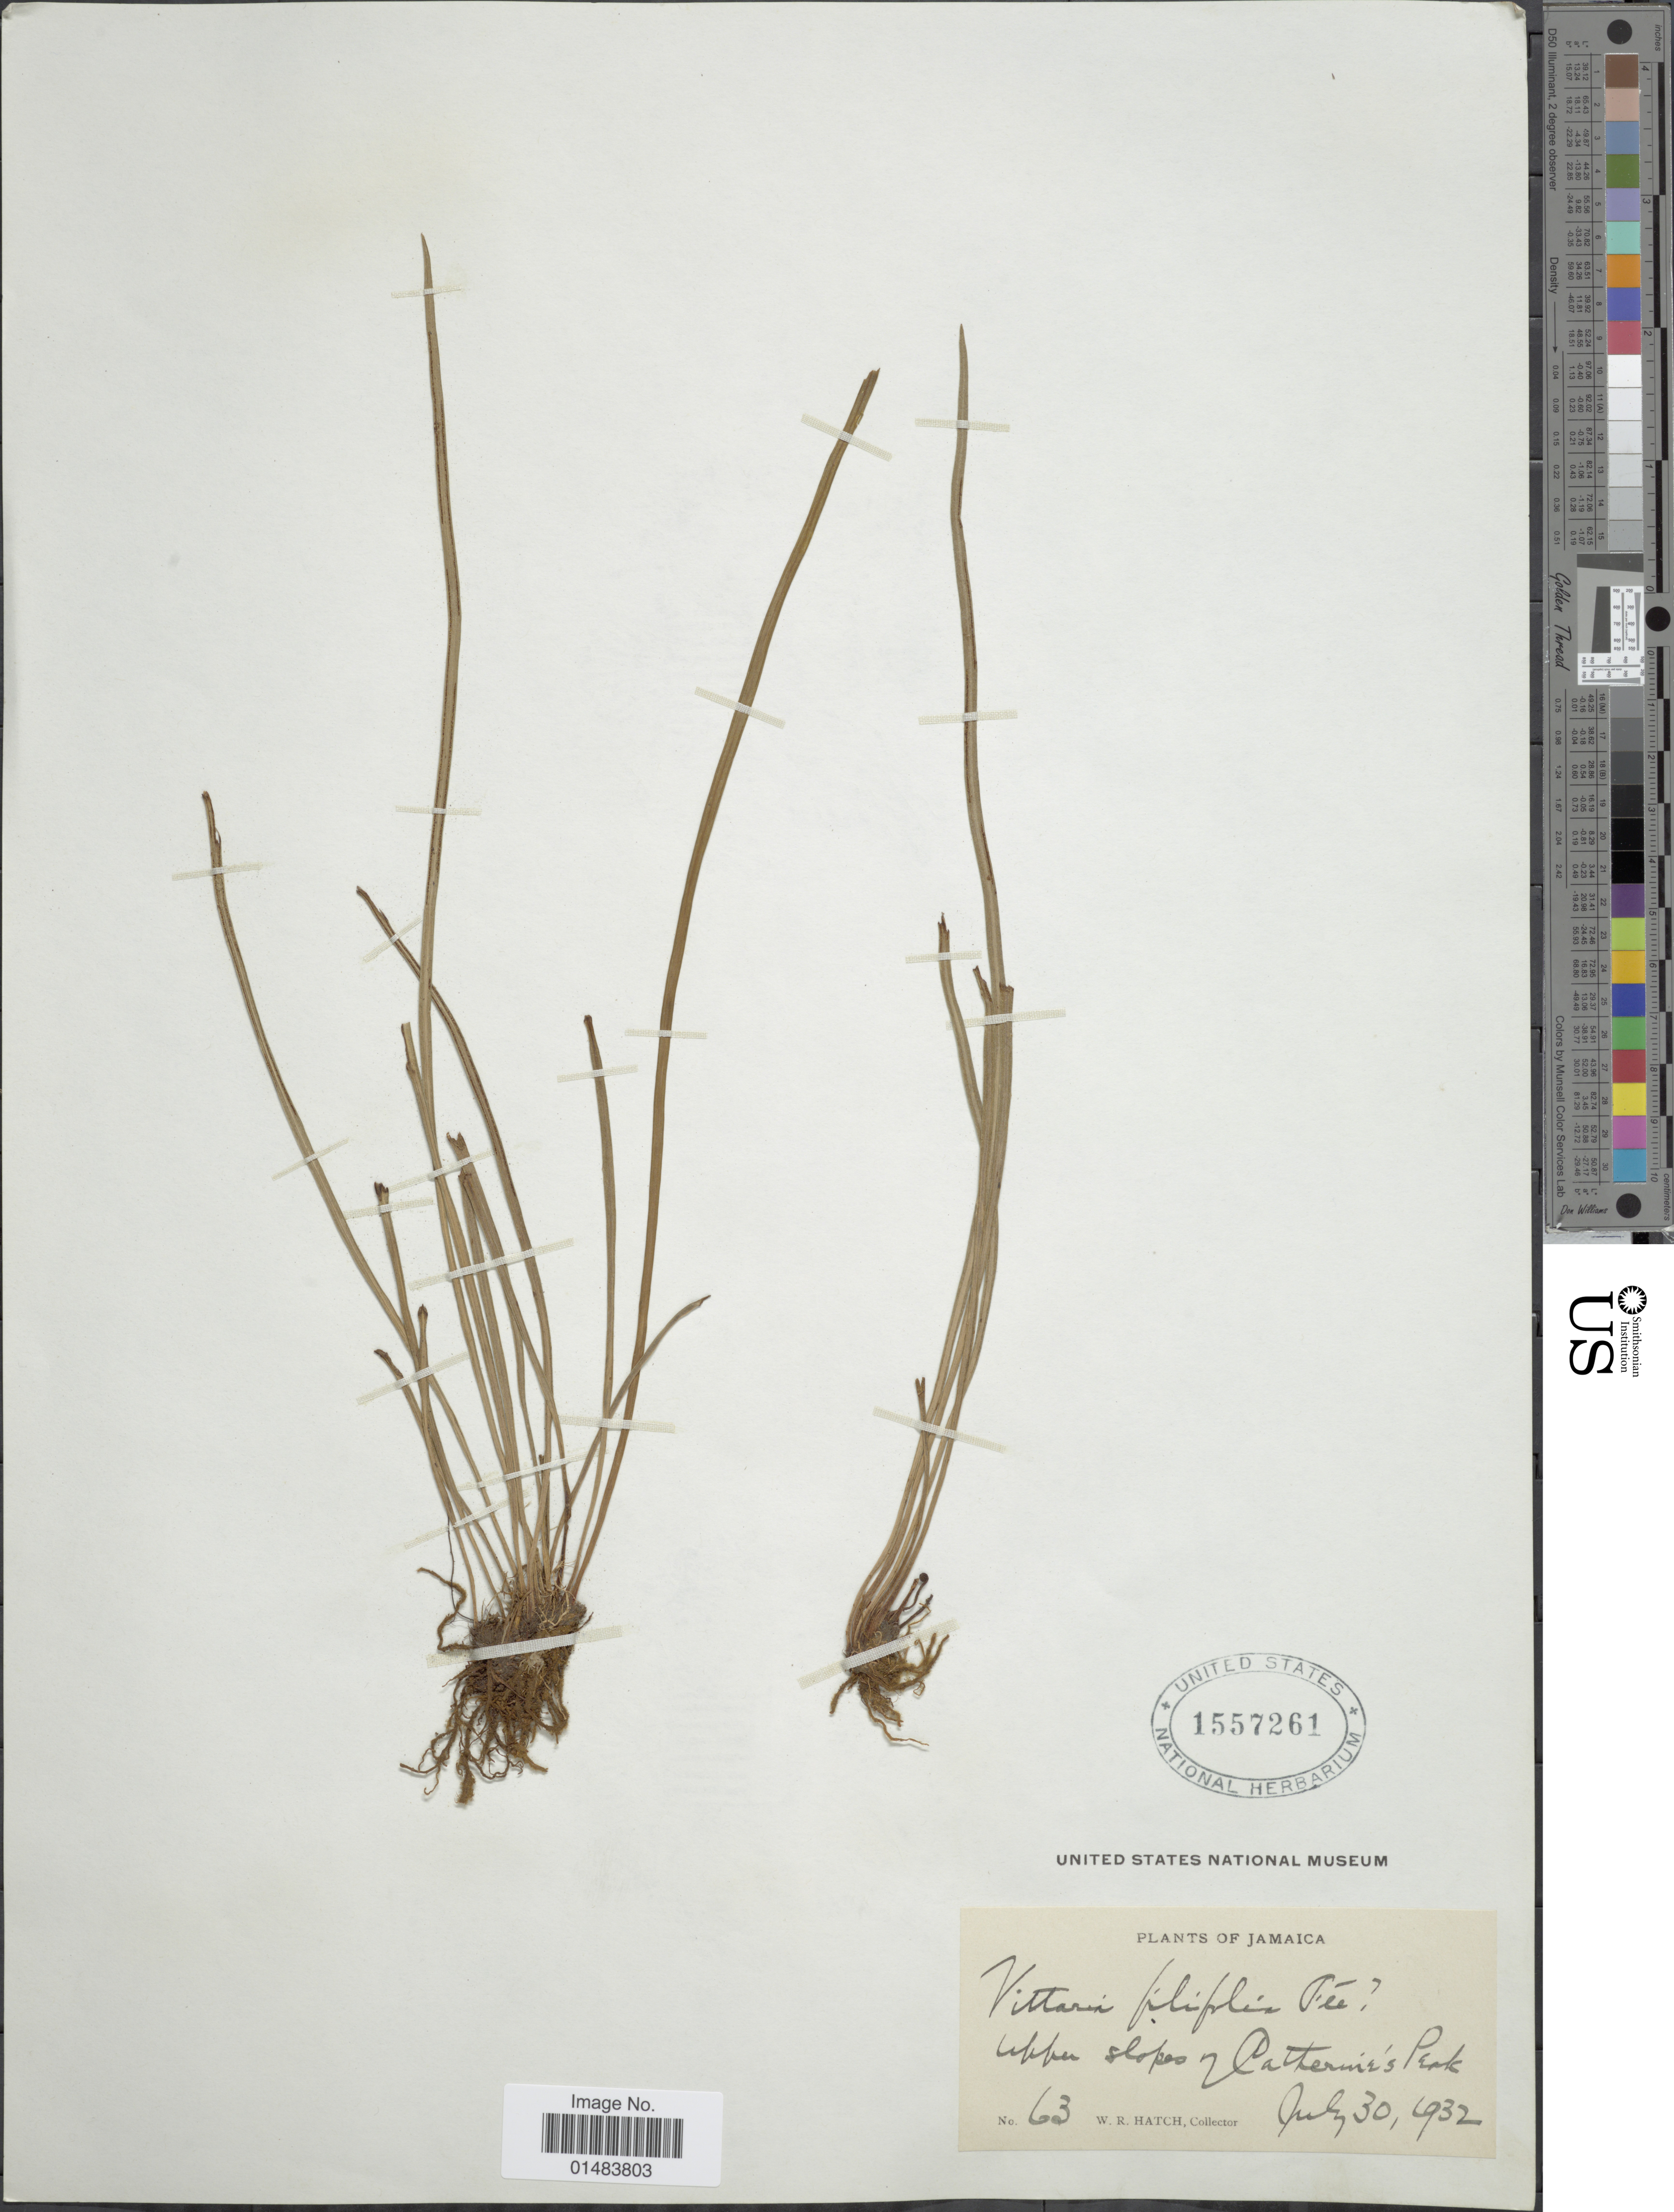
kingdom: Plantae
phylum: Tracheophyta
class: Polypodiopsida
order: Polypodiales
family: Pteridaceae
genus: Vittaria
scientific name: Vittaria graminifolia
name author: Kaulf.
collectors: W. Hatch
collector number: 63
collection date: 1932-07-30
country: Jamaica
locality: Plants of Jamaica, Upper slopes of Catherine's Peak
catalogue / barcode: US 1557261